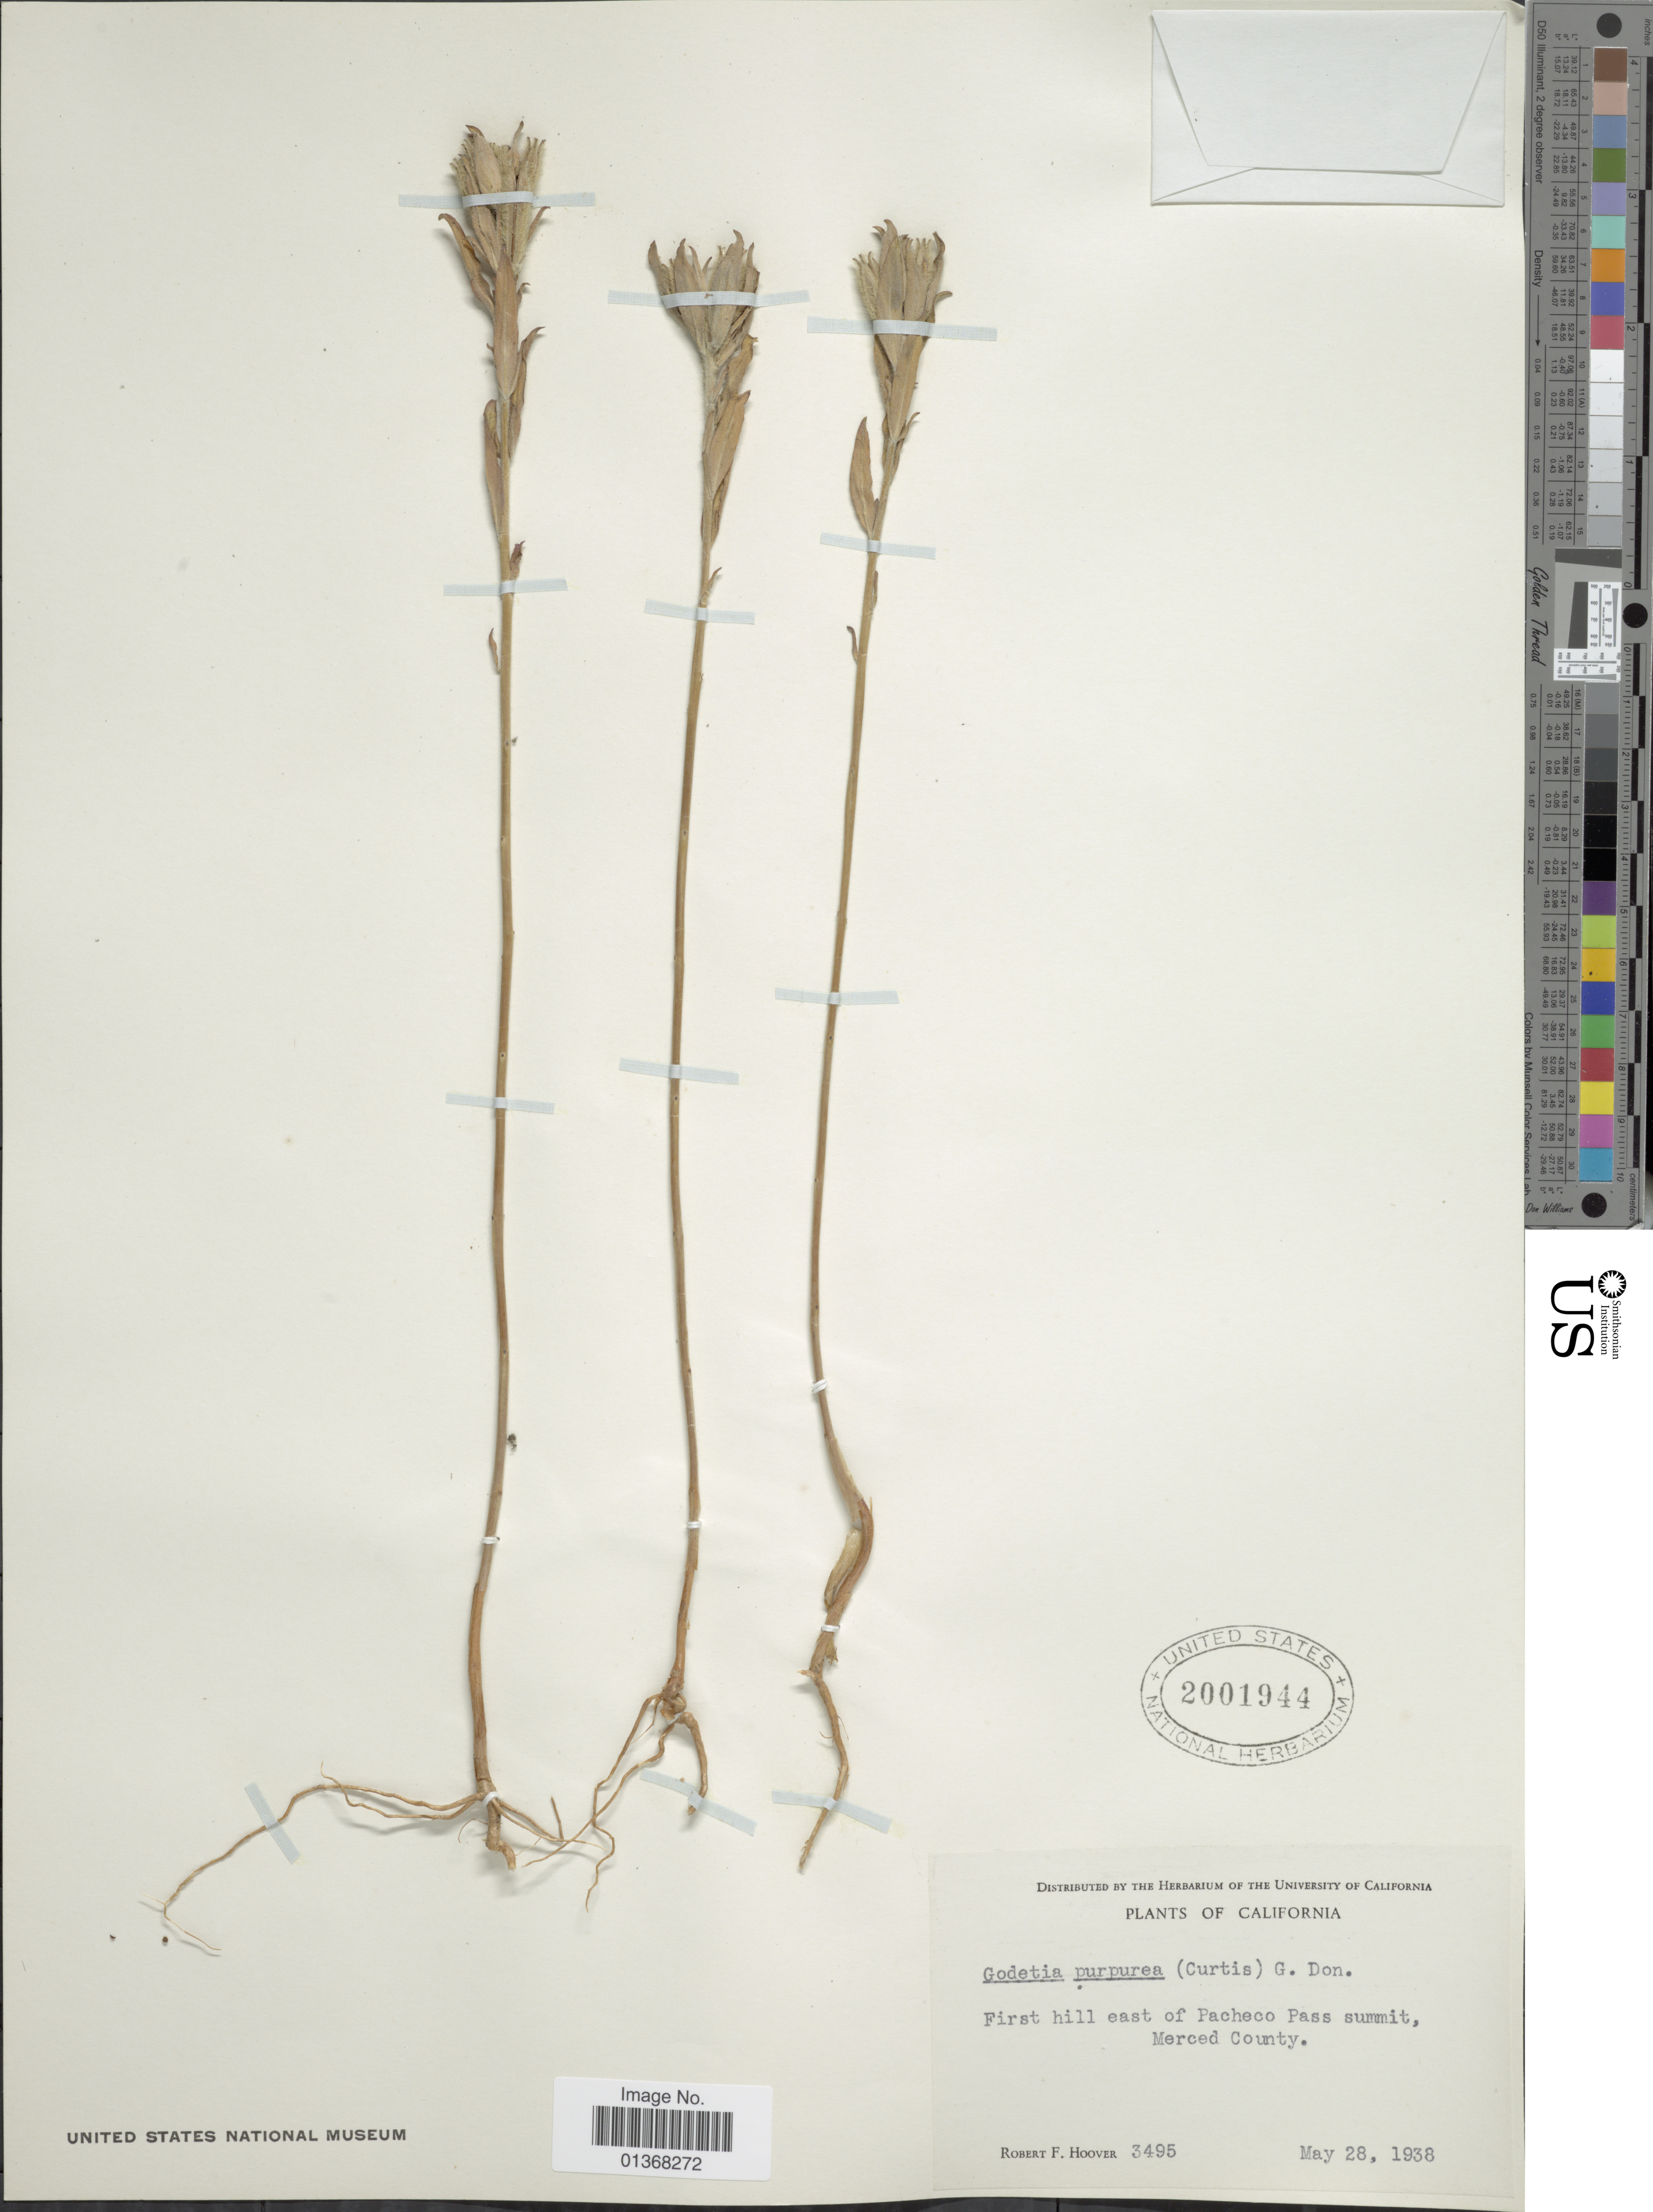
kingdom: Plantae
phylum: Tracheophyta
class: Magnoliopsida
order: Myrtales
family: Onagraceae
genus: Clarkia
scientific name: Clarkia purpurea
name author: (Curtis) A. Nelson & J.F. Macbr.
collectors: R. F. Hoover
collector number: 3495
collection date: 1938-05-28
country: United States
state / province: California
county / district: Merced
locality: First hill east of Pacheco Pass summit, Merced County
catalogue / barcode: US 2001944